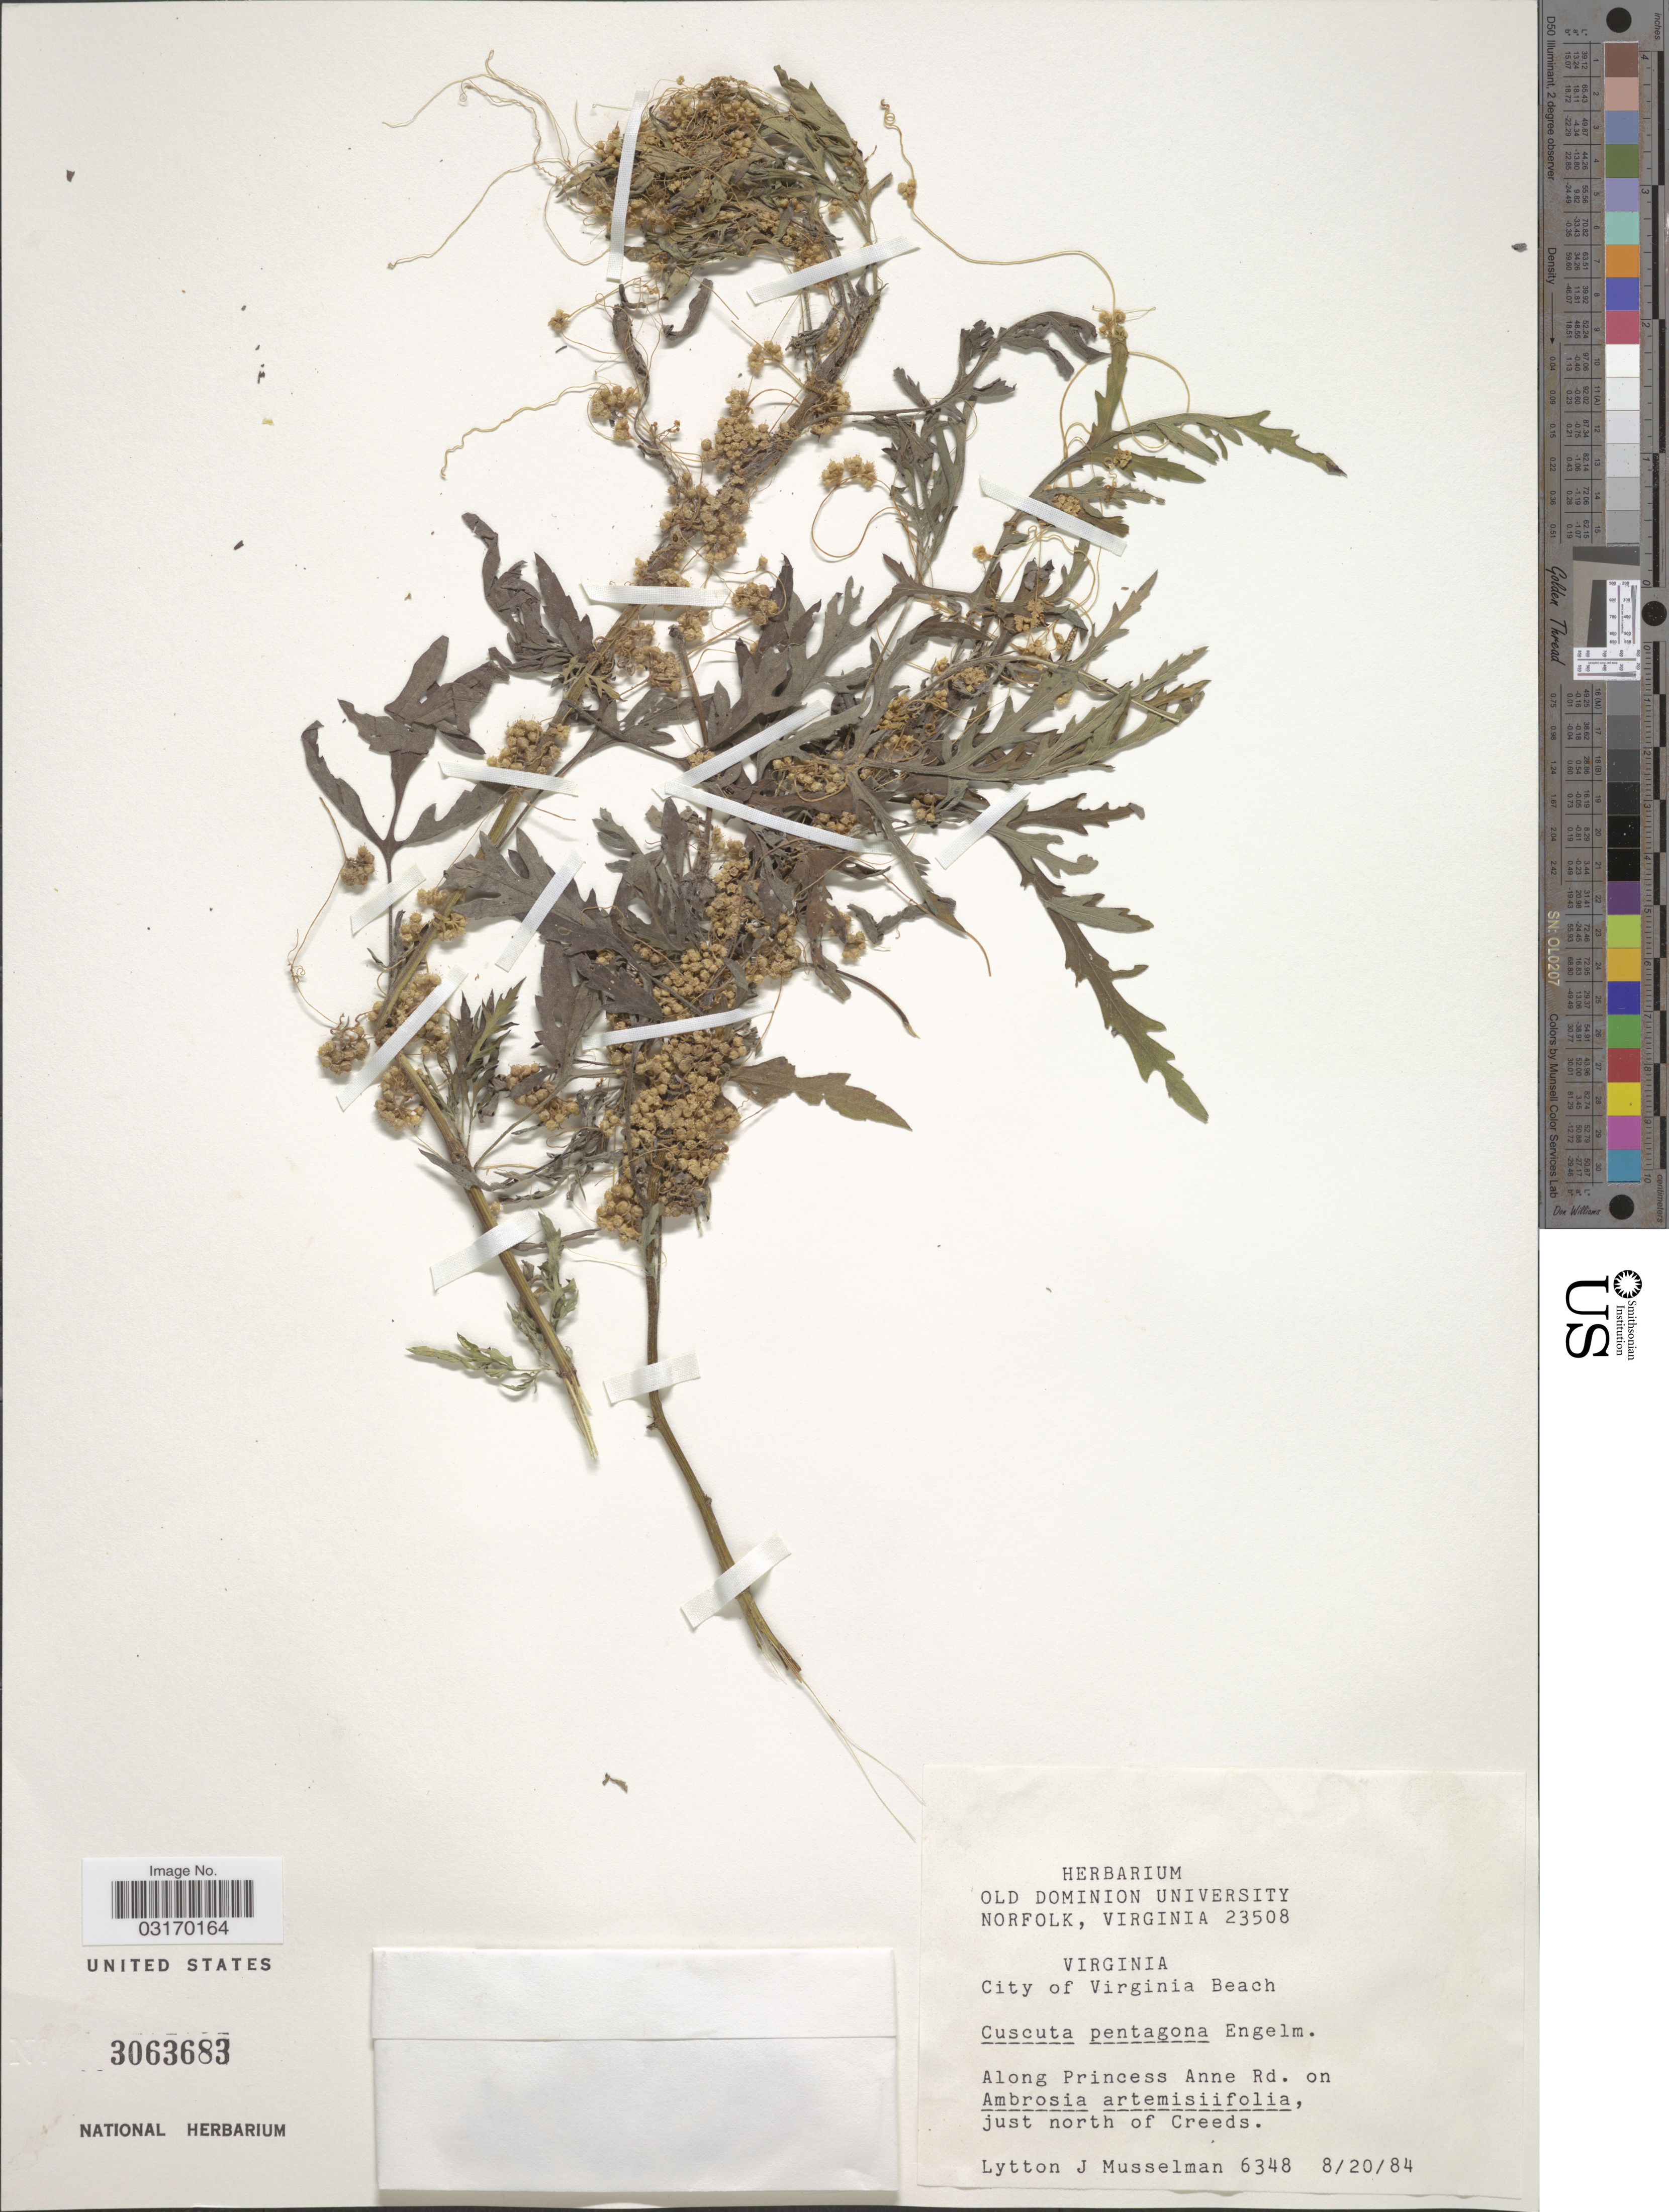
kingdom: Plantae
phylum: Tracheophyta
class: Magnoliopsida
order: Solanales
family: Convolvulaceae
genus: Cuscuta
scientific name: Cuscuta pentagona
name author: Engelm.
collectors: L. J. Musselman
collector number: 6348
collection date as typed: Transcribed d/m/y: 20/8/84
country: United States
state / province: Virginia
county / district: City of Virginia Beach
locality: City of Virginia Beach. Along Princess Anne Rd. Just north of Creeds.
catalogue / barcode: US 3063683